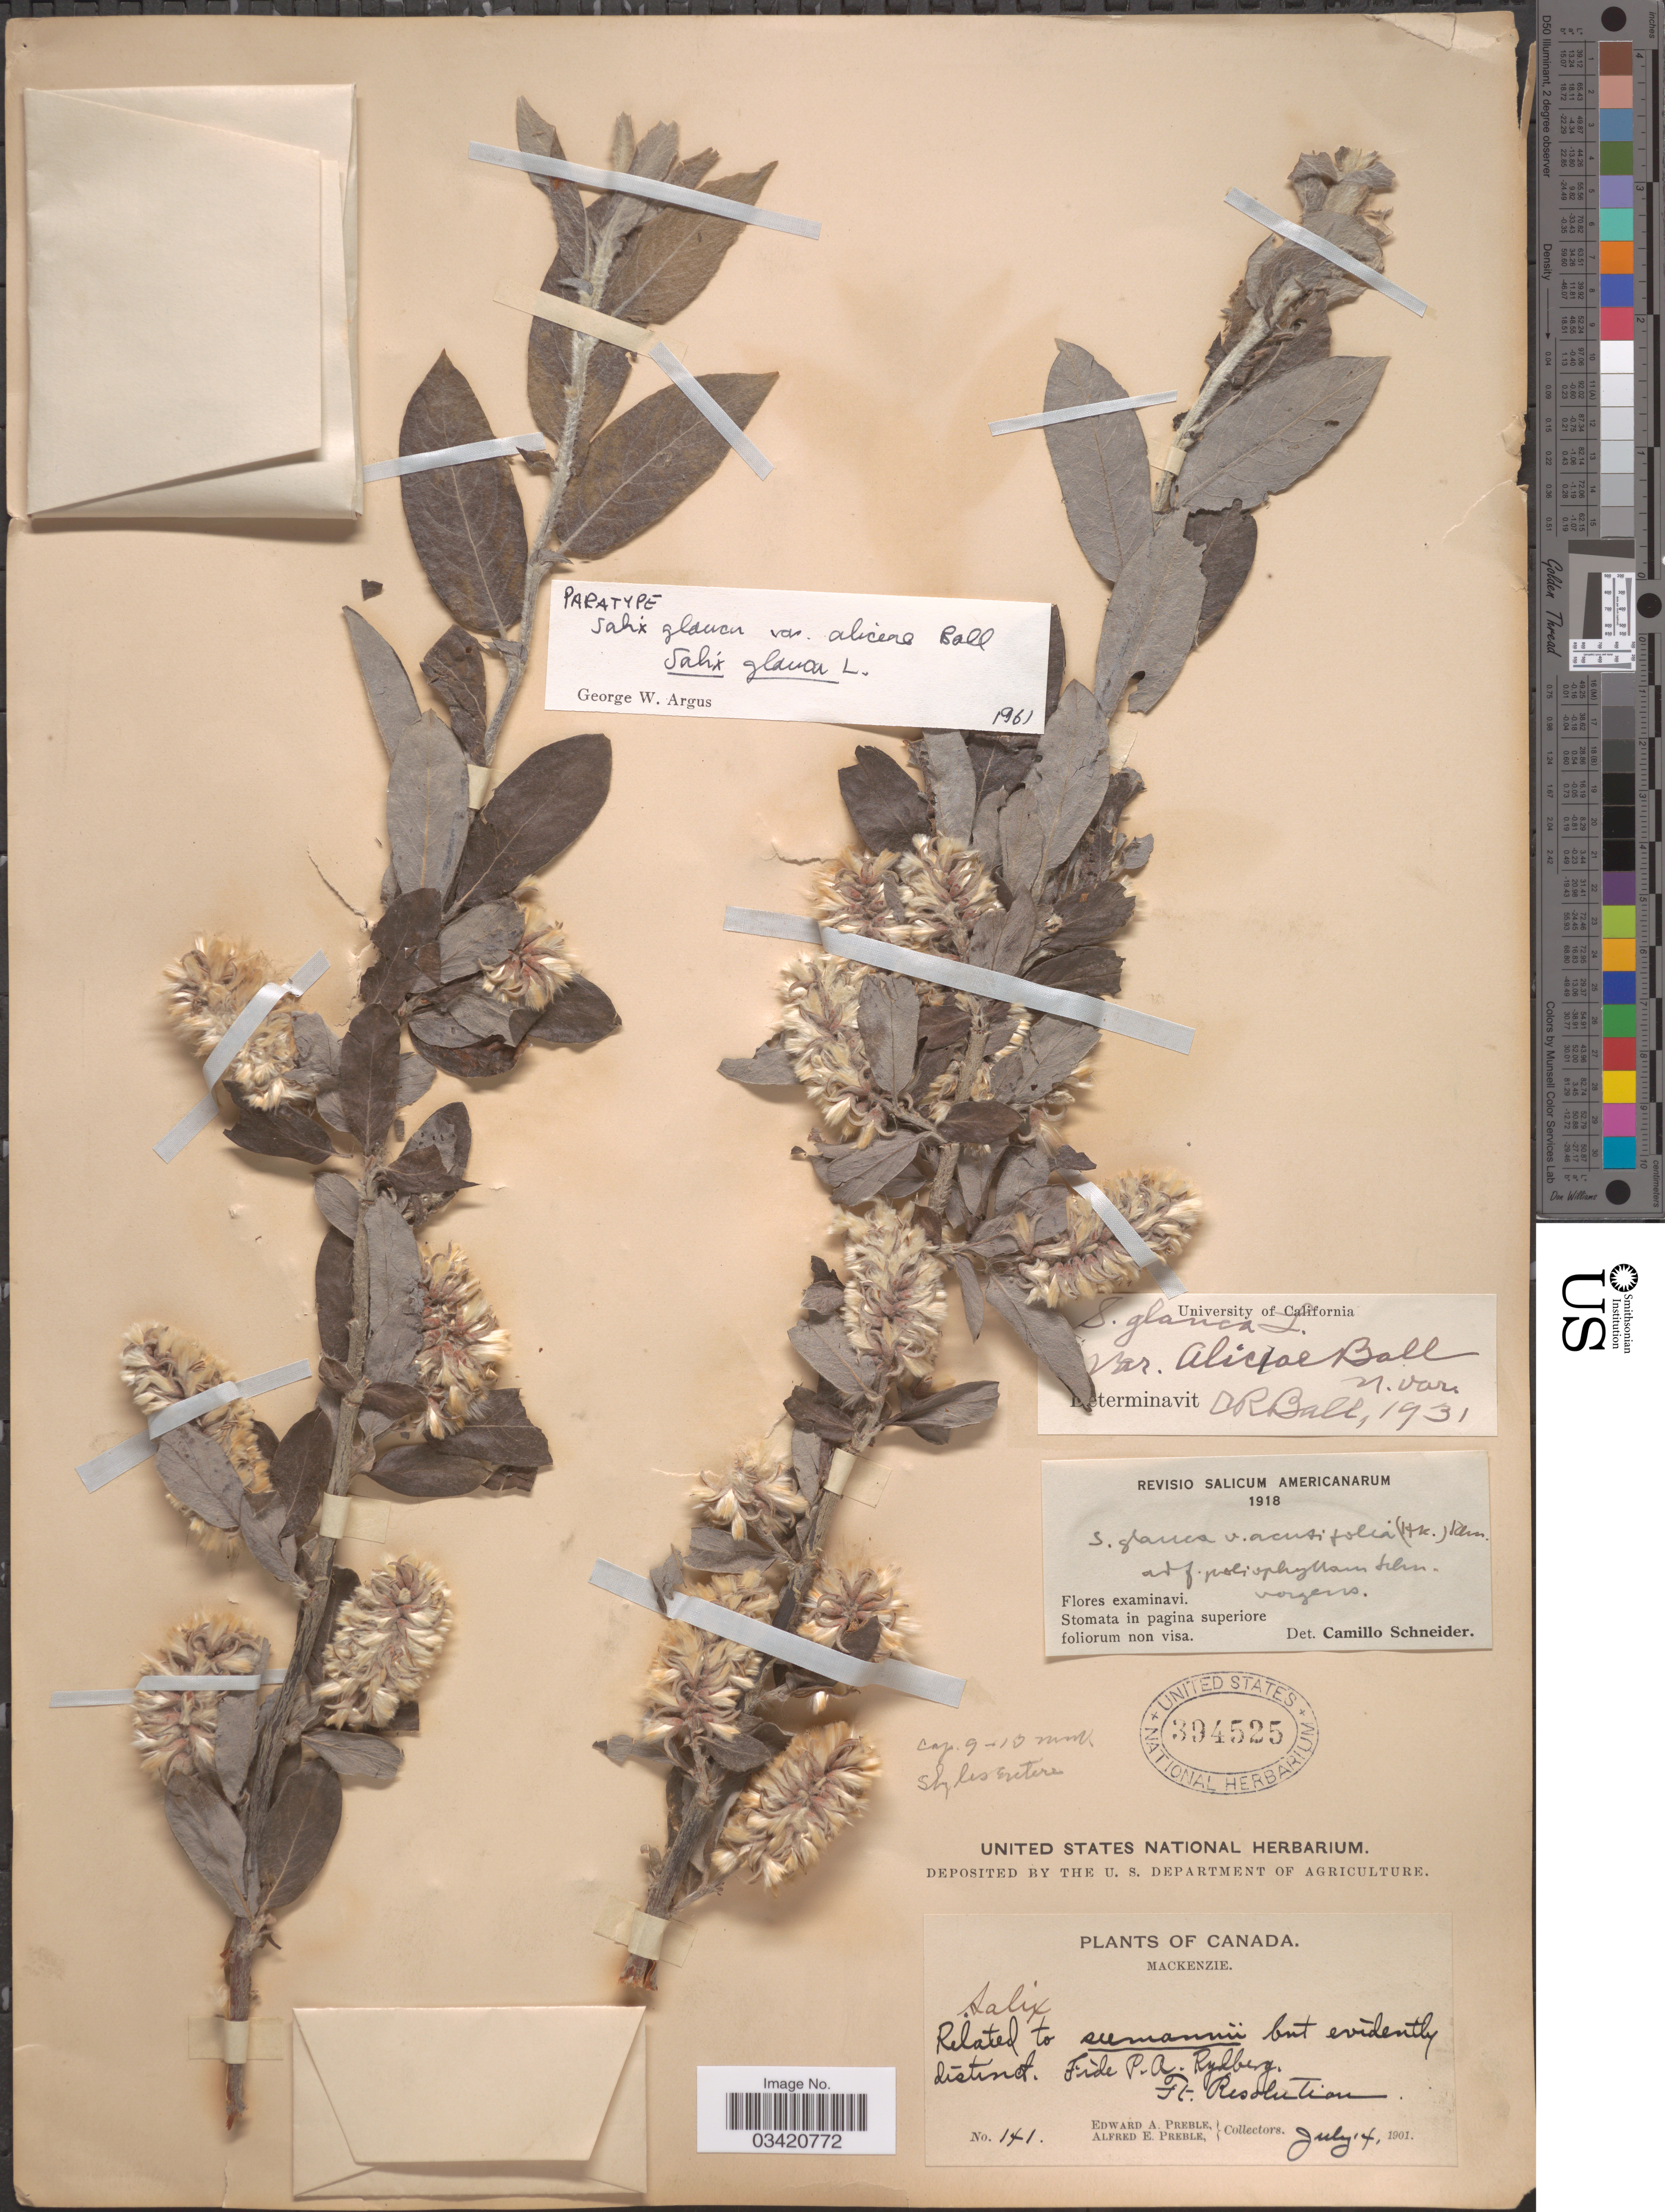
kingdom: Plantae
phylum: Tracheophyta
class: Magnoliopsida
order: Malpighiales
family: Salicaceae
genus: Salix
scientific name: Salix glauca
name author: L.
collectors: E. Preble & A. Preble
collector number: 141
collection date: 1901-07-14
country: Canada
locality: Mackenzie. Ft. Resolution.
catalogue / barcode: US 394525